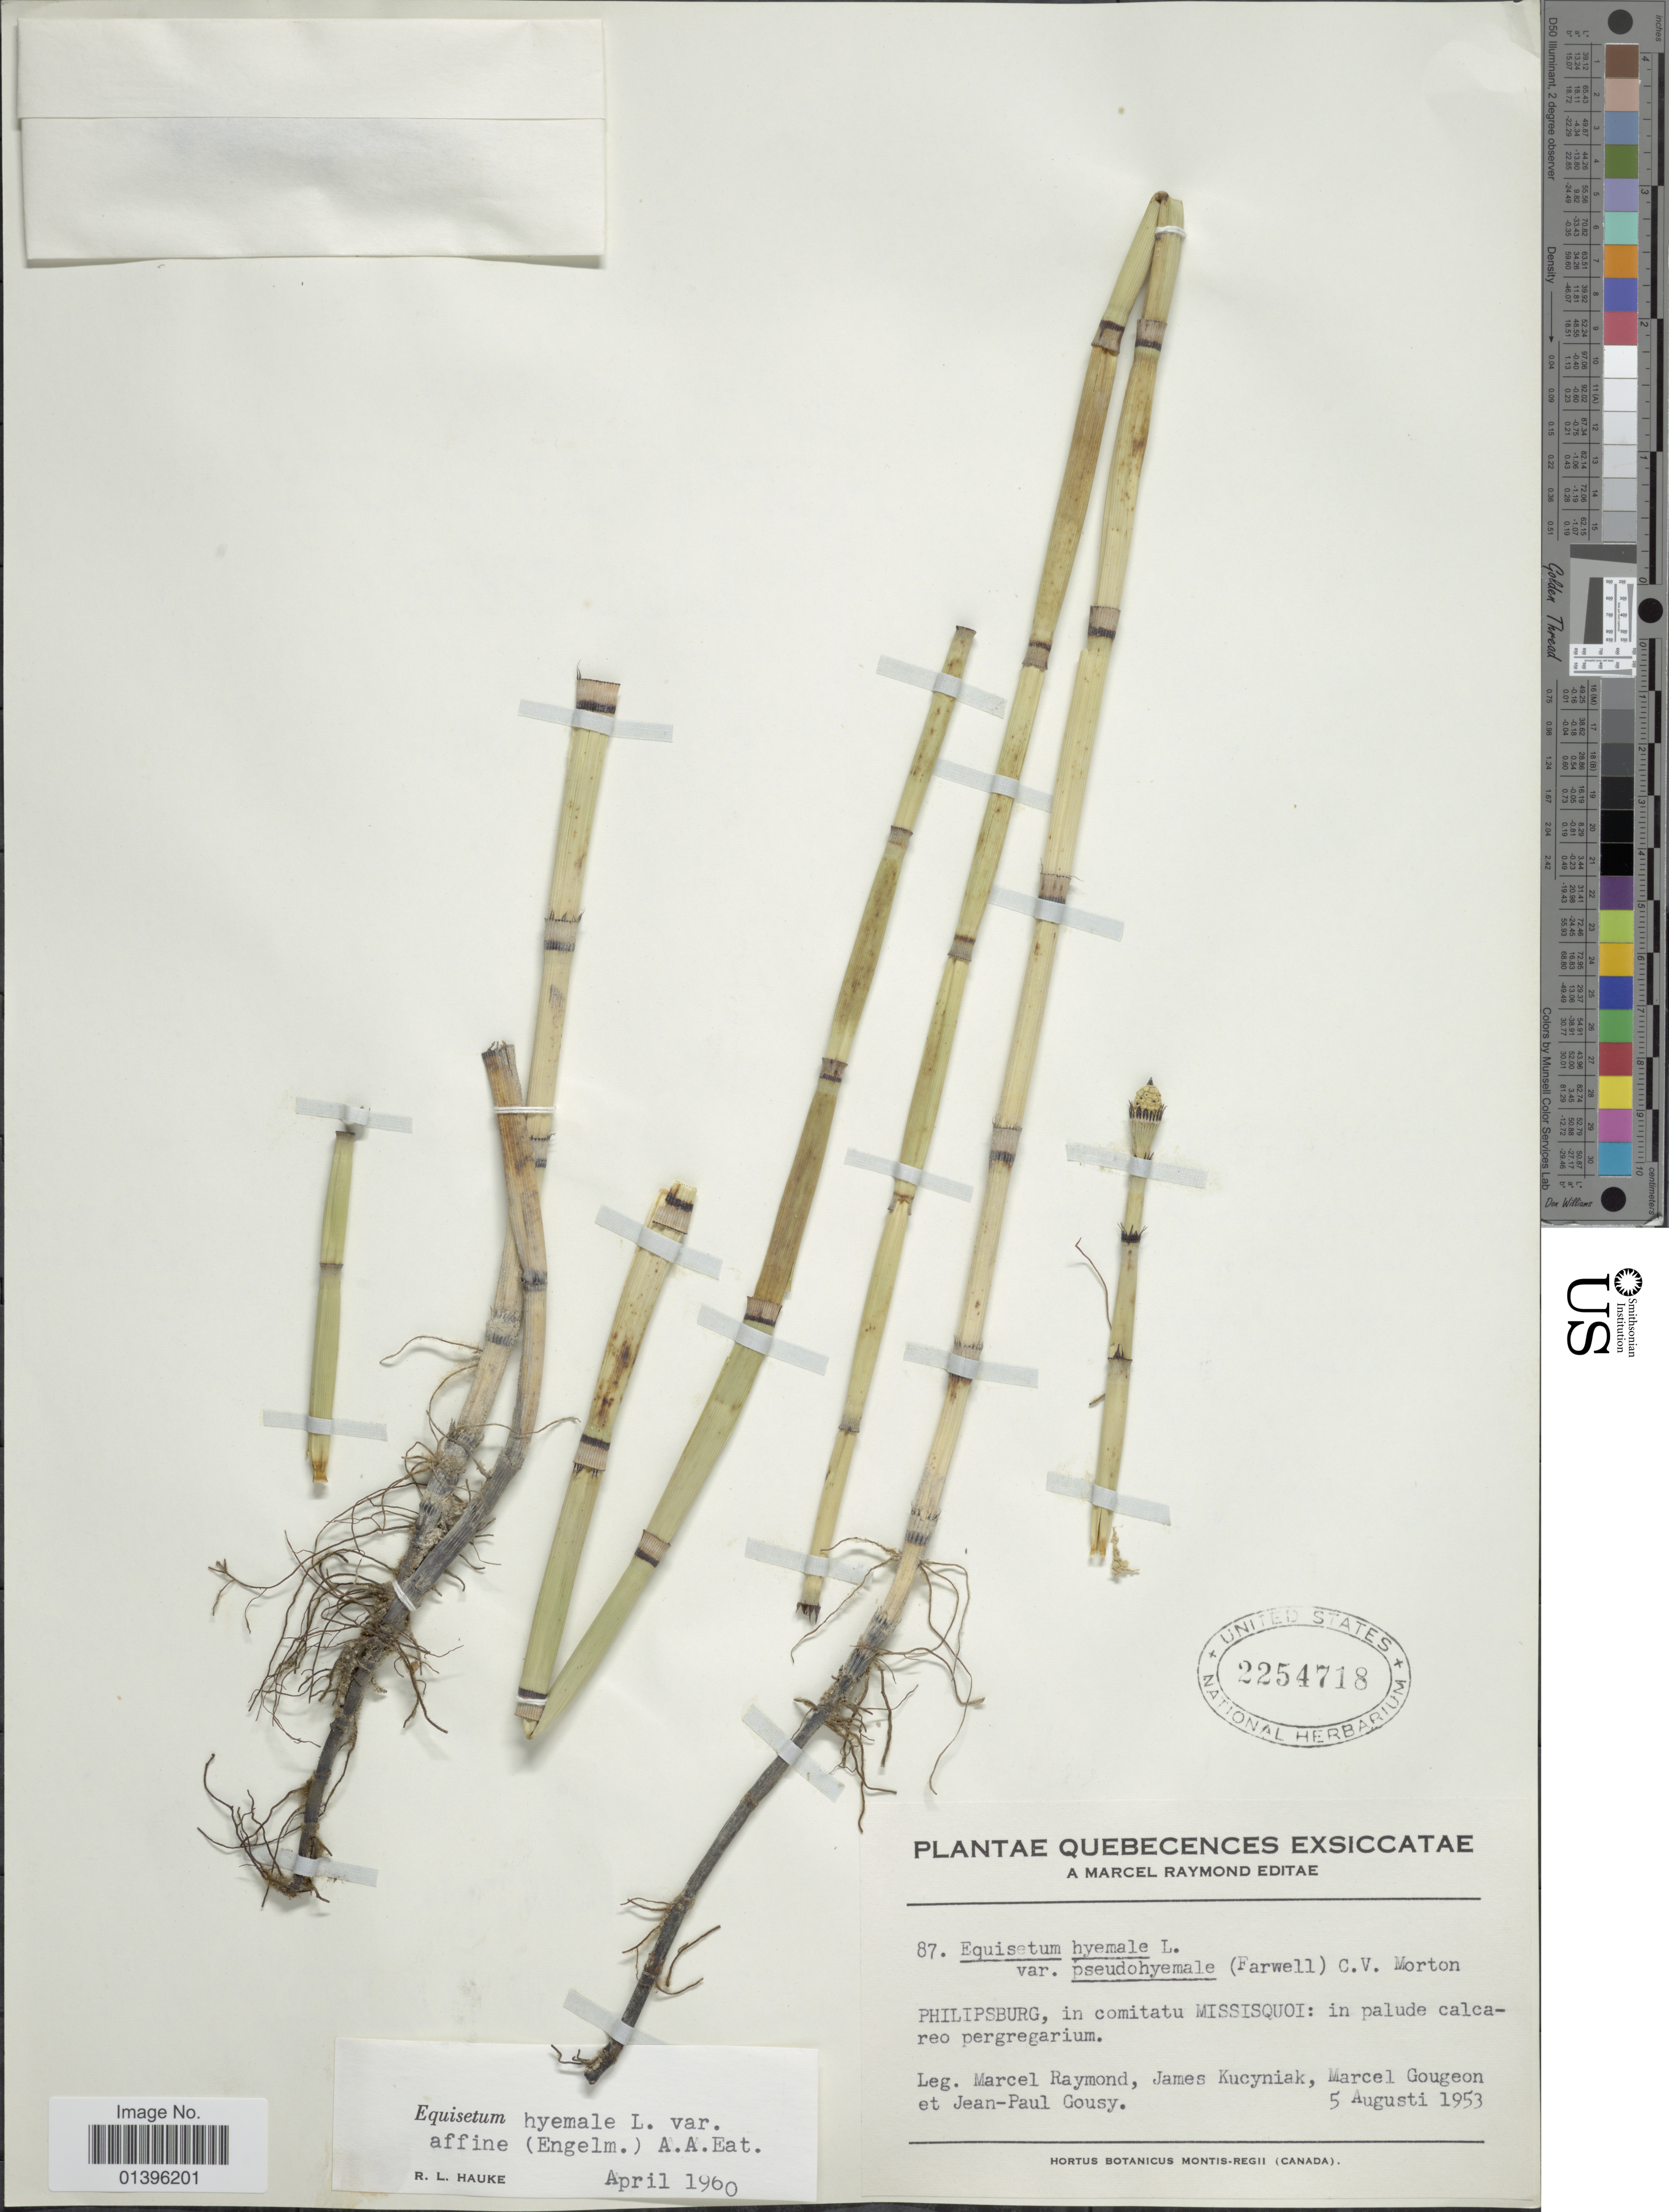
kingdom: Plantae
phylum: Tracheophyta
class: Polypodiopsida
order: Equisetales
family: Equisetaceae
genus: Equisetum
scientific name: Equisetum hyemale var. affine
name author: (Engelm.) A.A. Eaton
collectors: M. Raymond, J. Kucyniak, M. Gougeon & J. Gousy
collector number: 87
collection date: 1953-08-05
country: Canada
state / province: Quebec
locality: Philipsburg, in omitatu Missisquoi: in palude calcareo pergregarium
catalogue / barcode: US 2254718